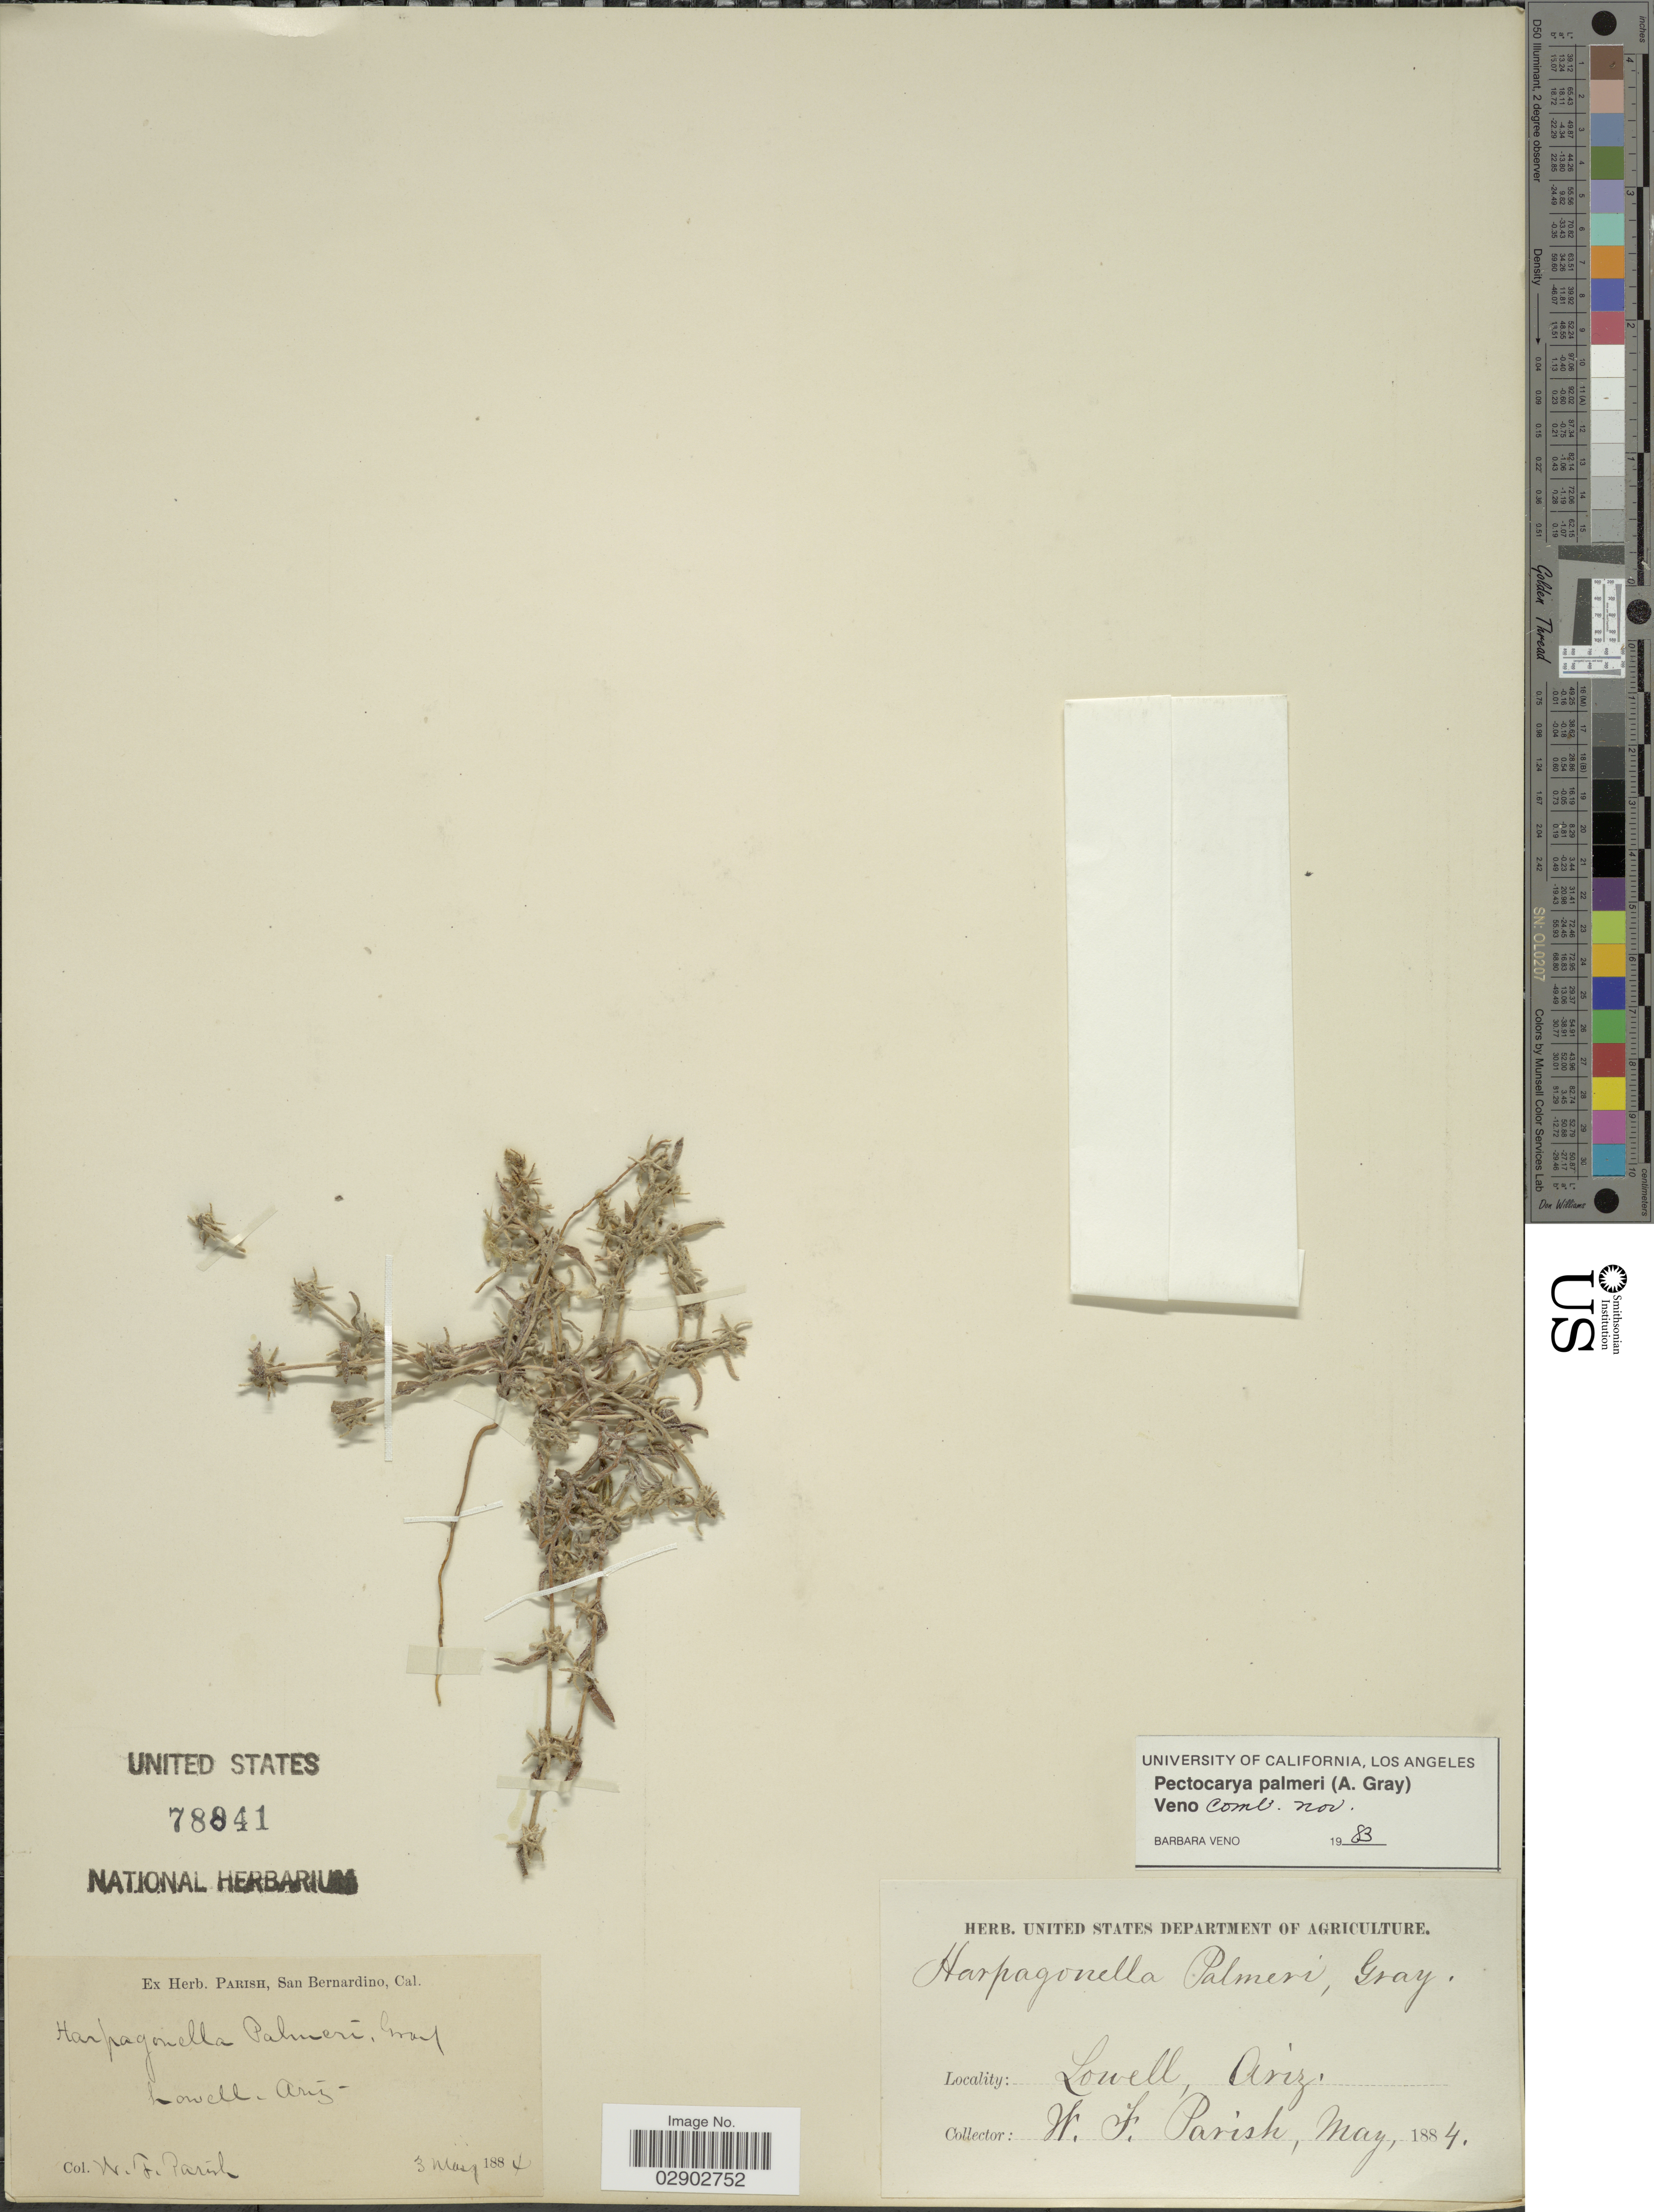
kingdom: Plantae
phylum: Tracheophyta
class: Magnoliopsida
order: Boraginales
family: Boraginaceae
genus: Harpagonella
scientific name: Harpagonella palmeri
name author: A. Gray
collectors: W. F. Parish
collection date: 1884-05-03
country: United States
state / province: Arizona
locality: Lowell.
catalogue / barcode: US 78841